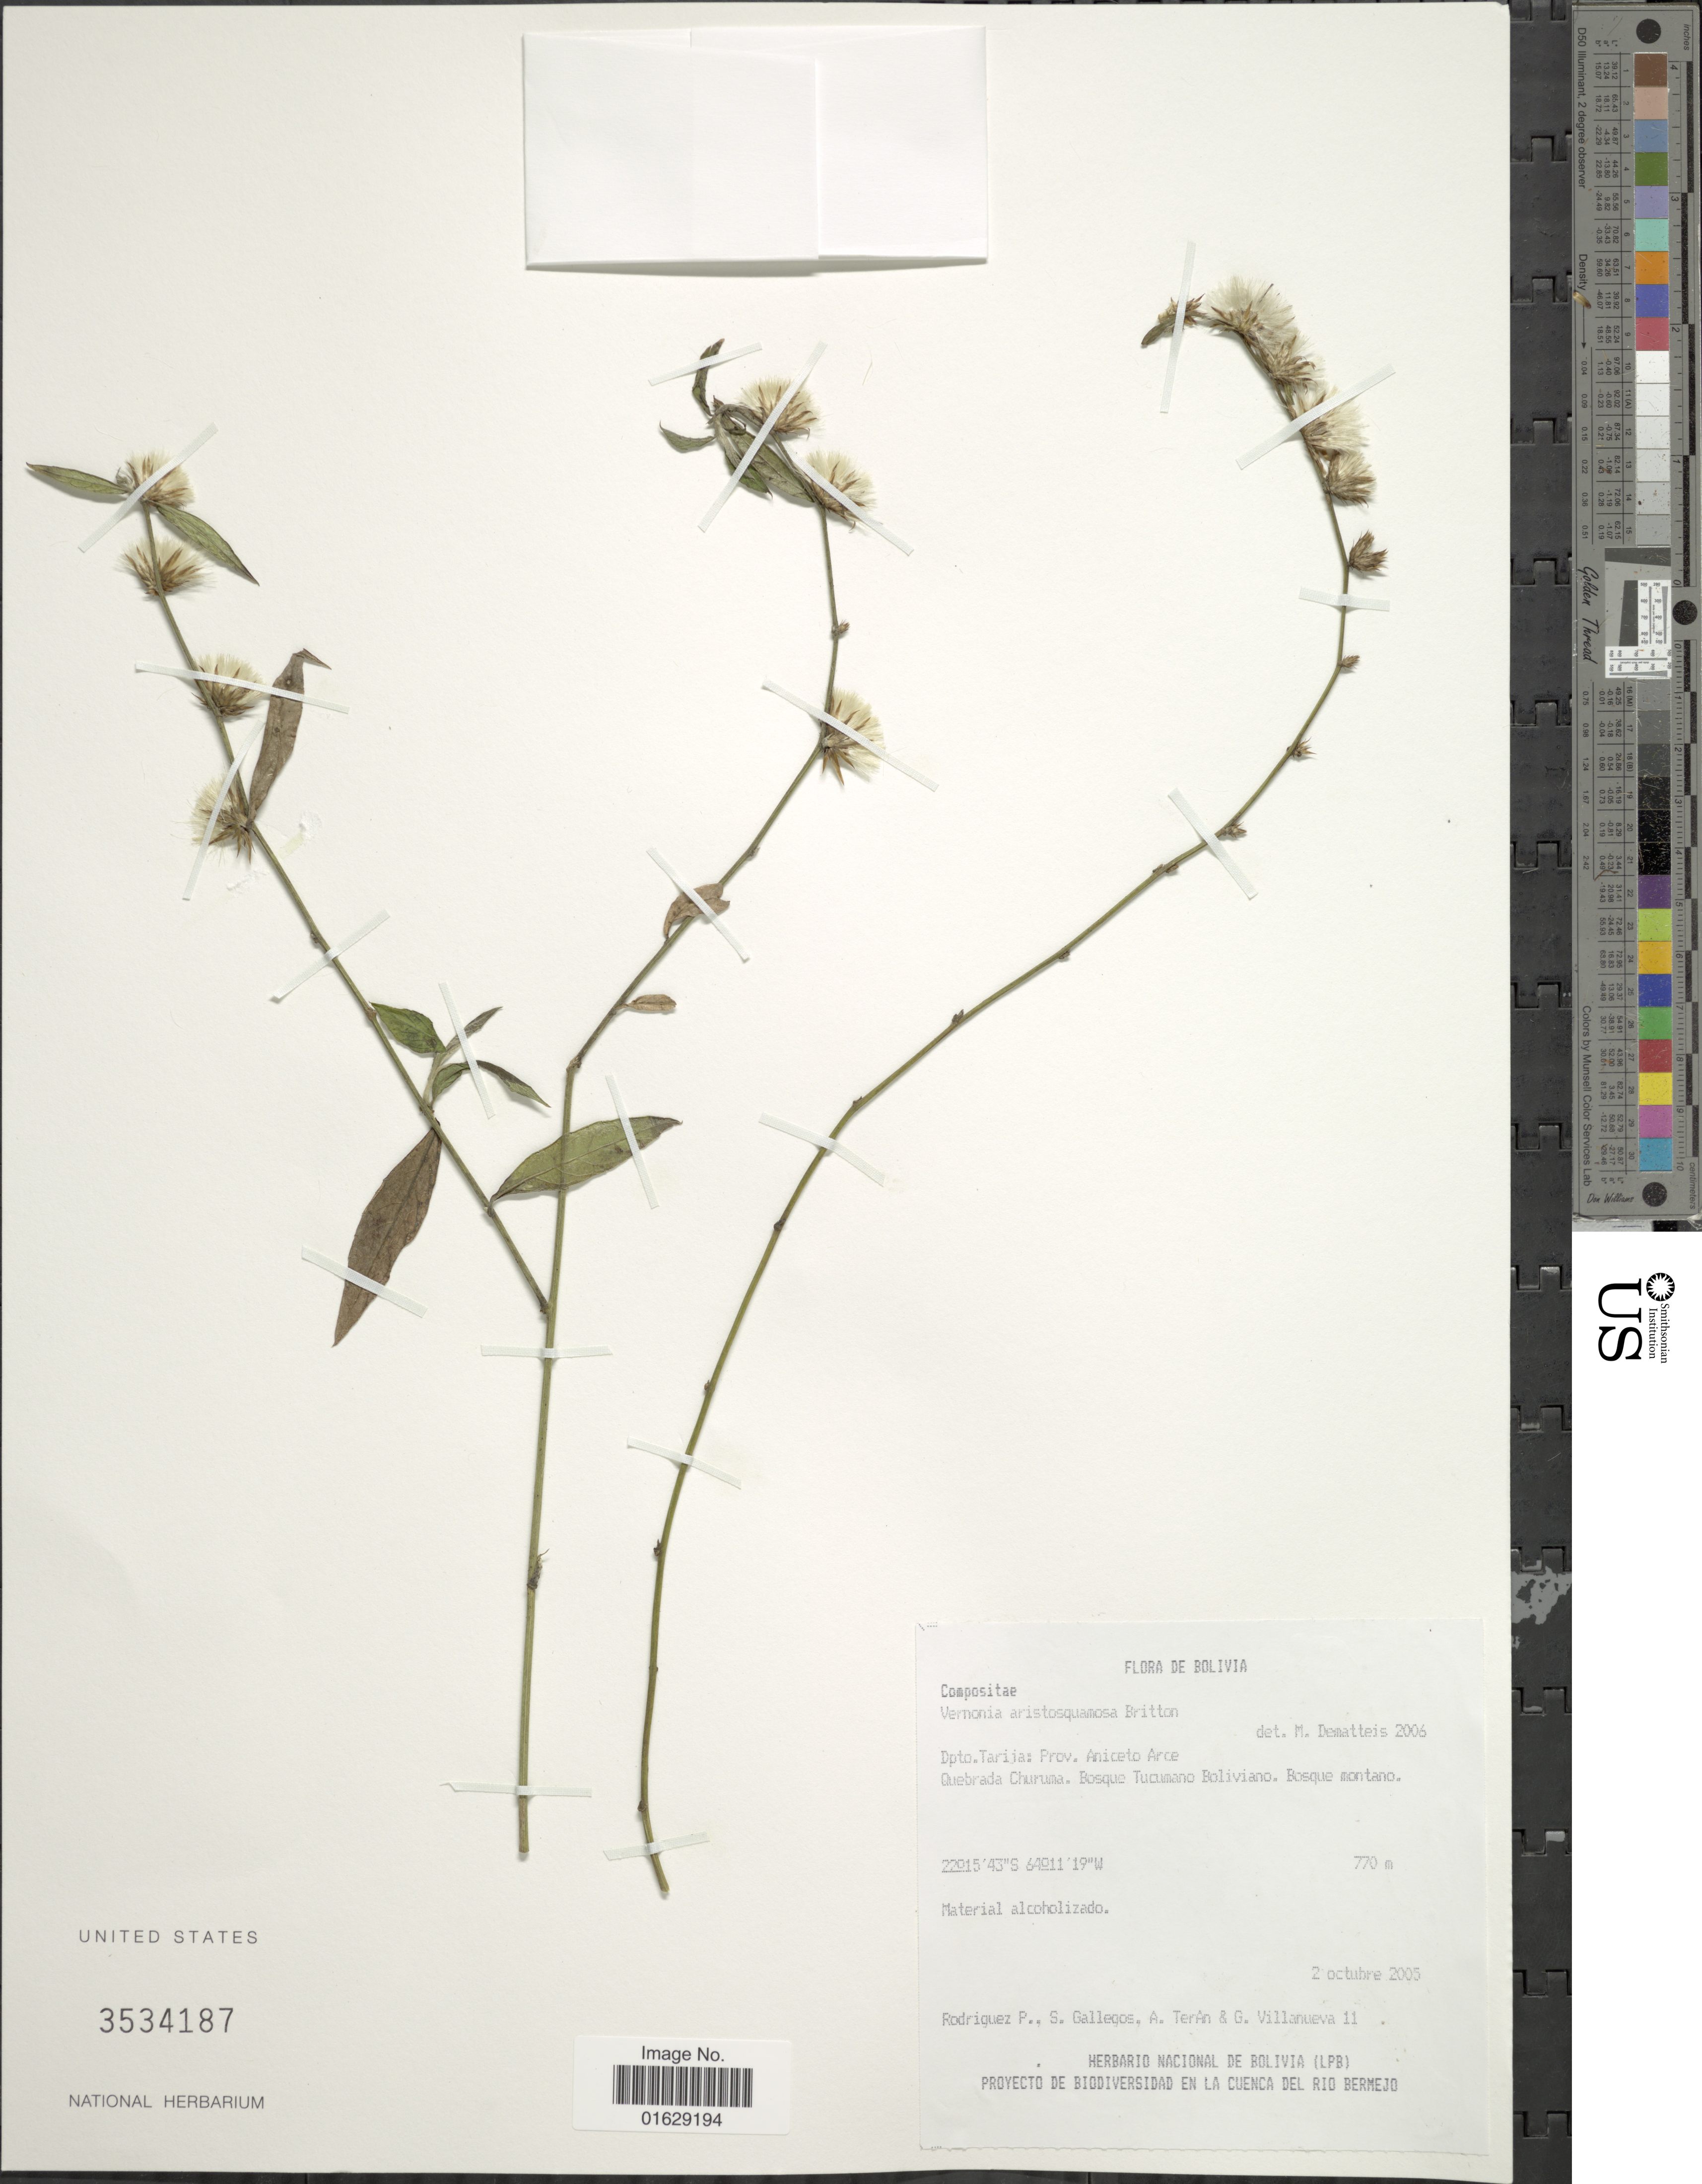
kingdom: Plantae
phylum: Tracheophyta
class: Magnoliopsida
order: Asterales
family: Asteraceae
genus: Lepidaploa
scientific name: Lepidaploa salzmannii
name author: (DC.) H. Rob.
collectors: P. Rodríguez, S. Gallegos, A. Teran & G. Villanueva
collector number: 11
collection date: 2005-10-02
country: Bolivia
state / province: Tarija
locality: Dpto. Tarija: Prov. Aniceto Arce, Quebrada Churuma. Bosque Tucumano Boliviano.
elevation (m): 770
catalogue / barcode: US 3534187